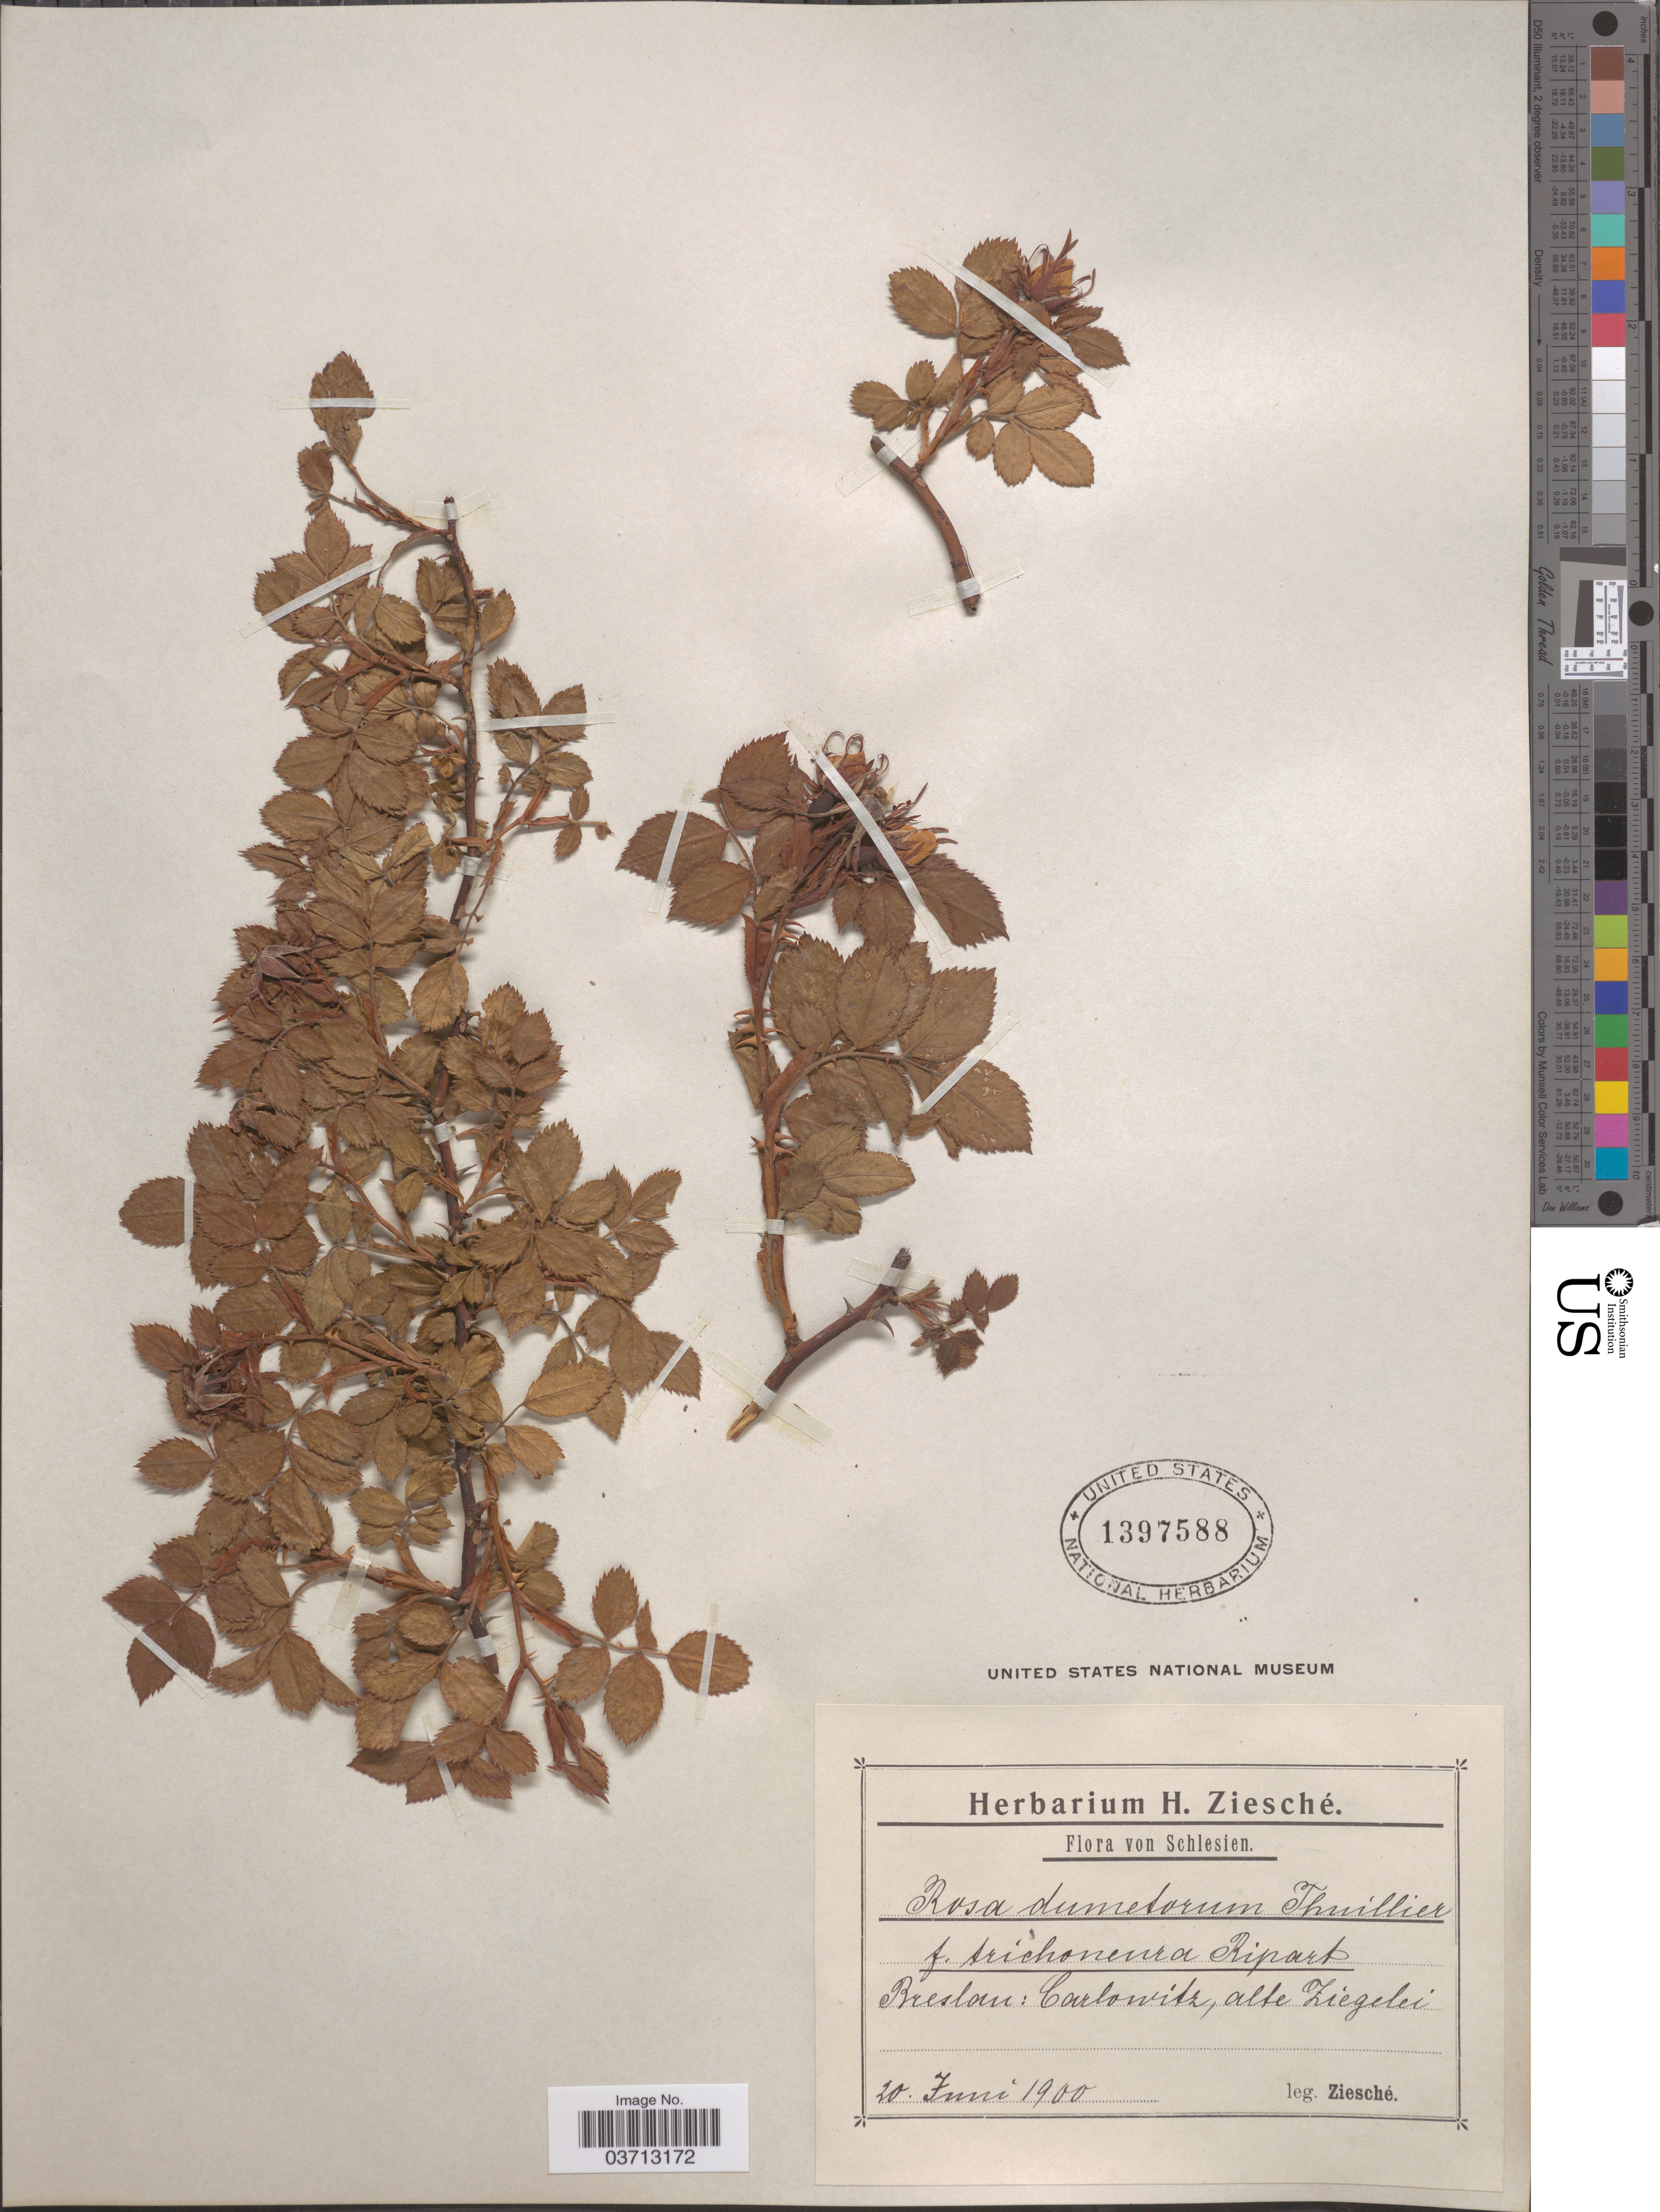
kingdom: Plantae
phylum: Tracheophyta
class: Magnoliopsida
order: Rosales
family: Rosaceae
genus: Rosa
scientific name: Rosa dumetorum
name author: Lange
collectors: Ziesché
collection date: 1900-06-20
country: Poland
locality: Schlesien. Breslau: Carlowitz, alte Ziegelei.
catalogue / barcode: US 1397588